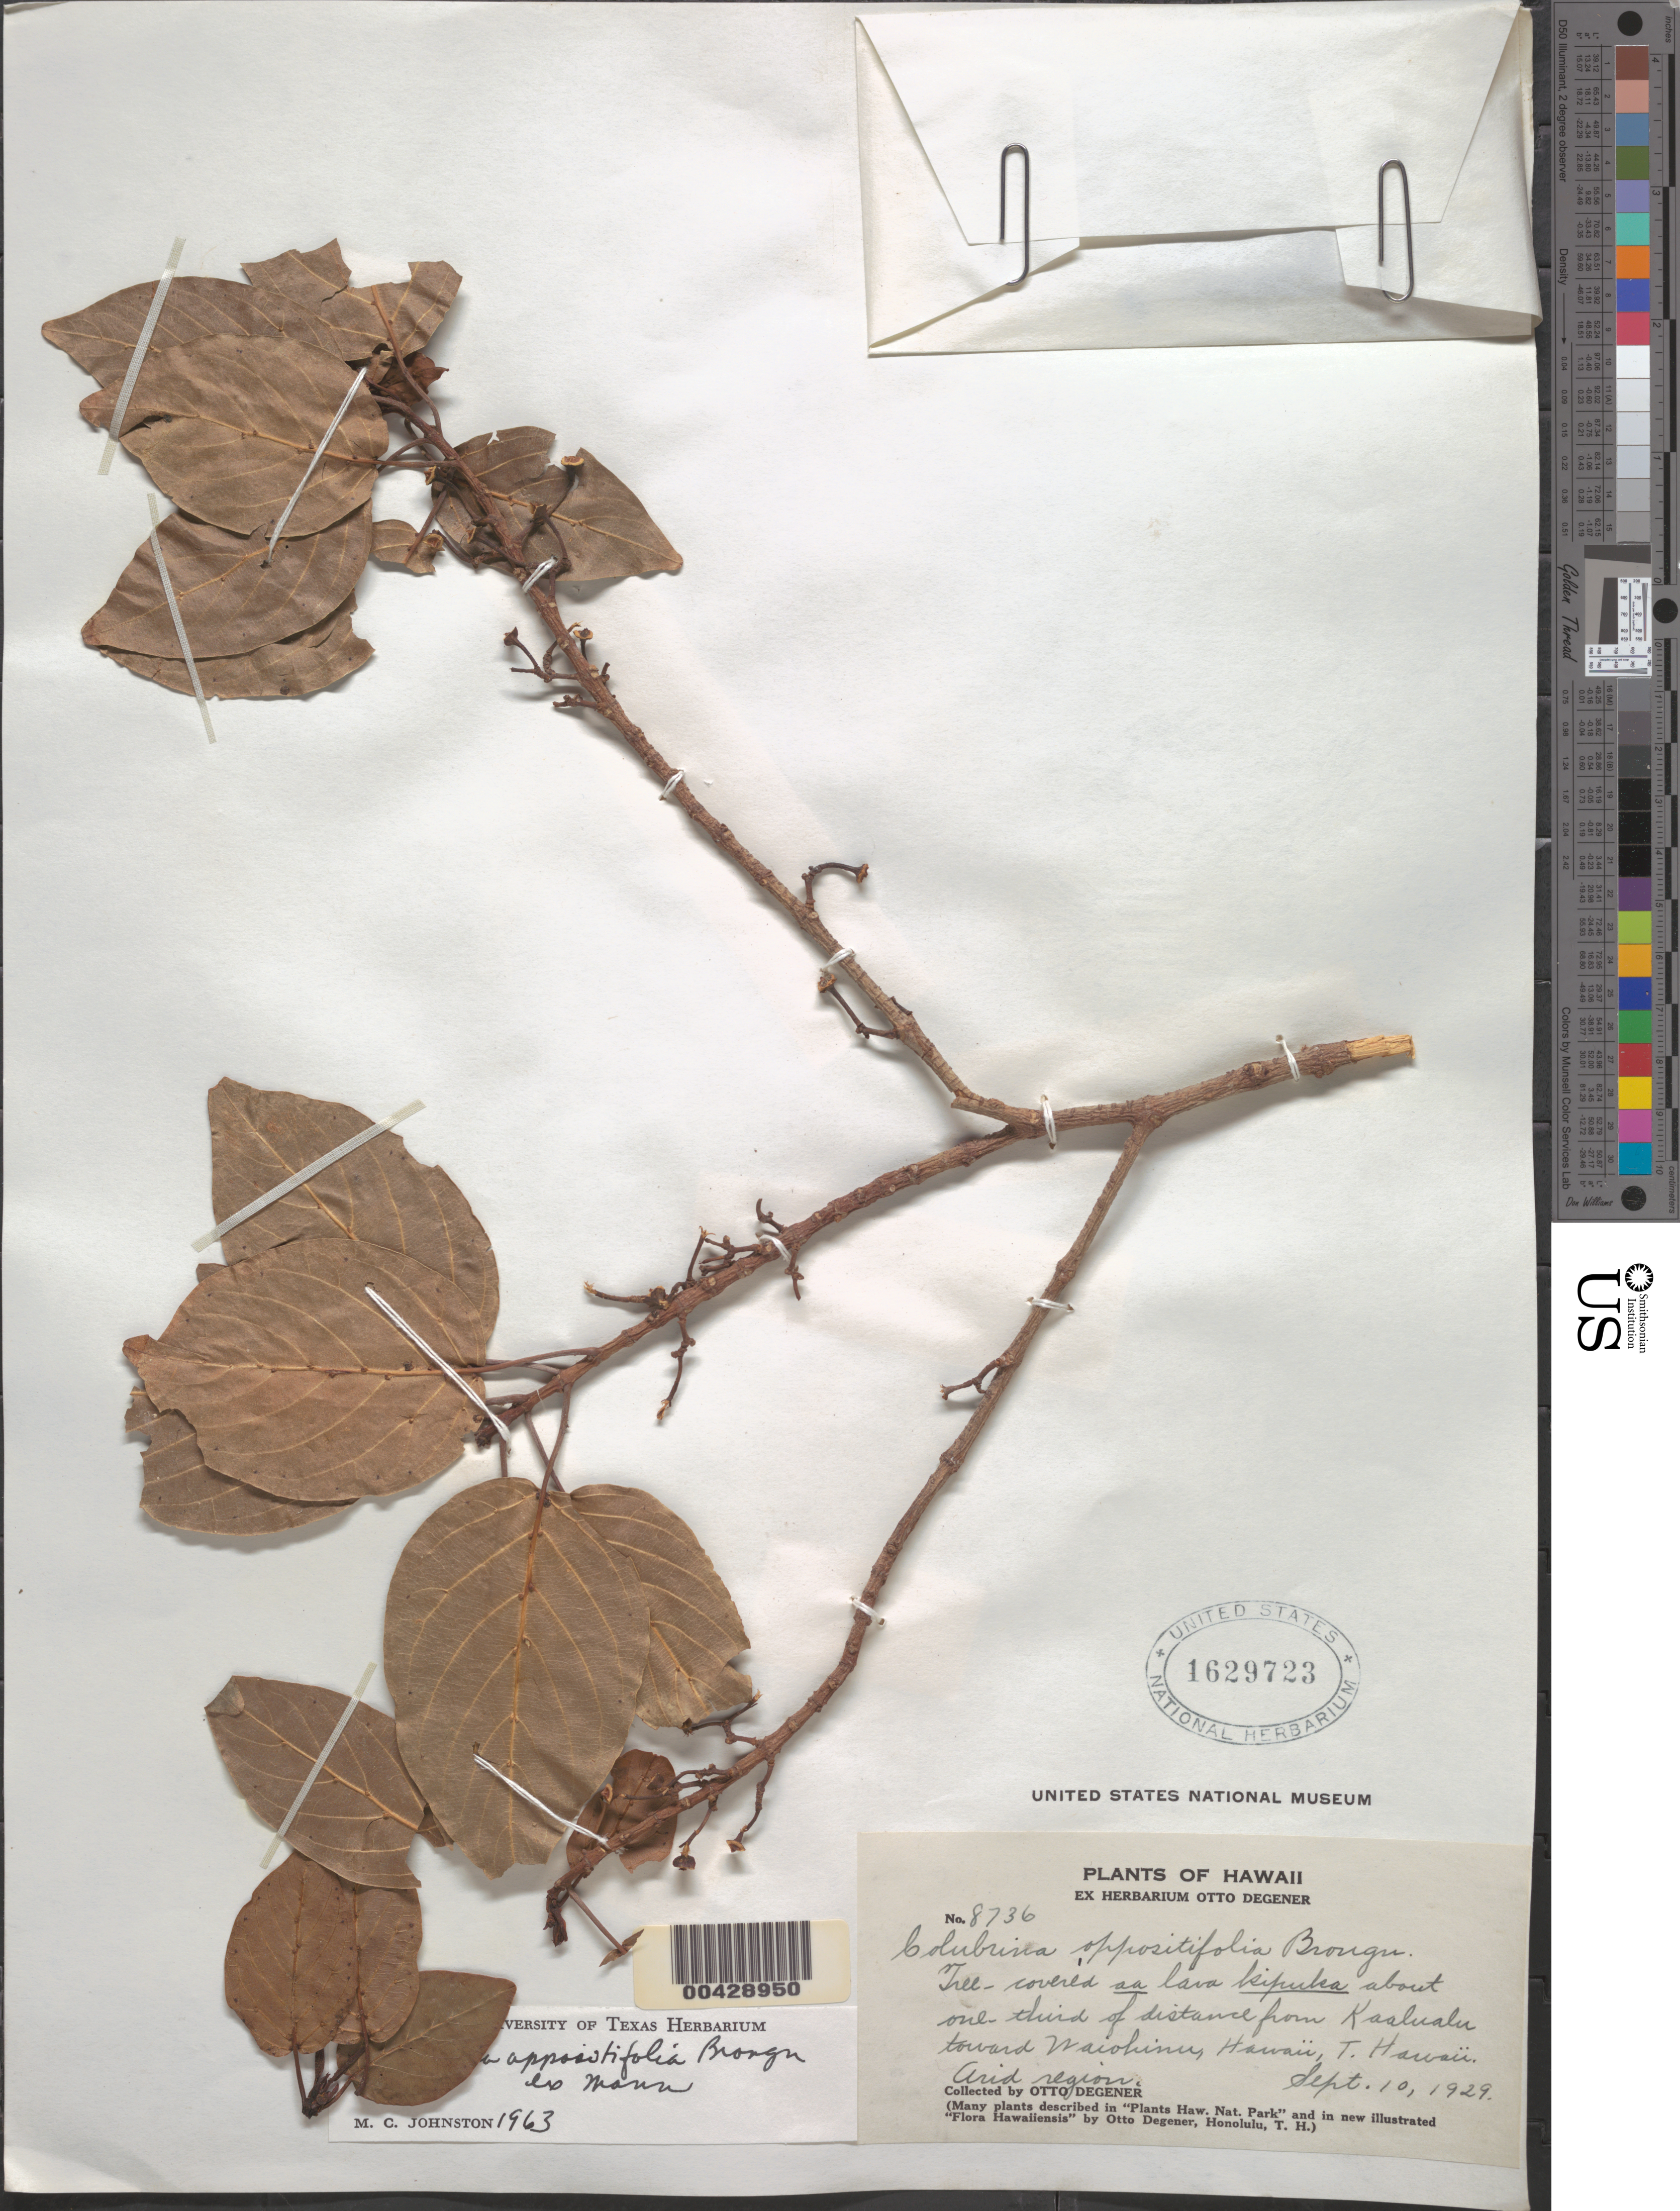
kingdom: Plantae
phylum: Tracheophyta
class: Magnoliopsida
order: Rosales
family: Rhamnaceae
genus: Colubrina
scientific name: Colubrina oppositifolia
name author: Brongn. ex H. Mann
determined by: Johnston, Marshall C.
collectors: O. Degener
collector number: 8736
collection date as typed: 10 Sep 1929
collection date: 1929-09-10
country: United States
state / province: Hawaii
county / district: Hawaii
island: Hawaii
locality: About one third of distance from Kaalualu toward Waiohinu, Hawaii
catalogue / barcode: US 1629723